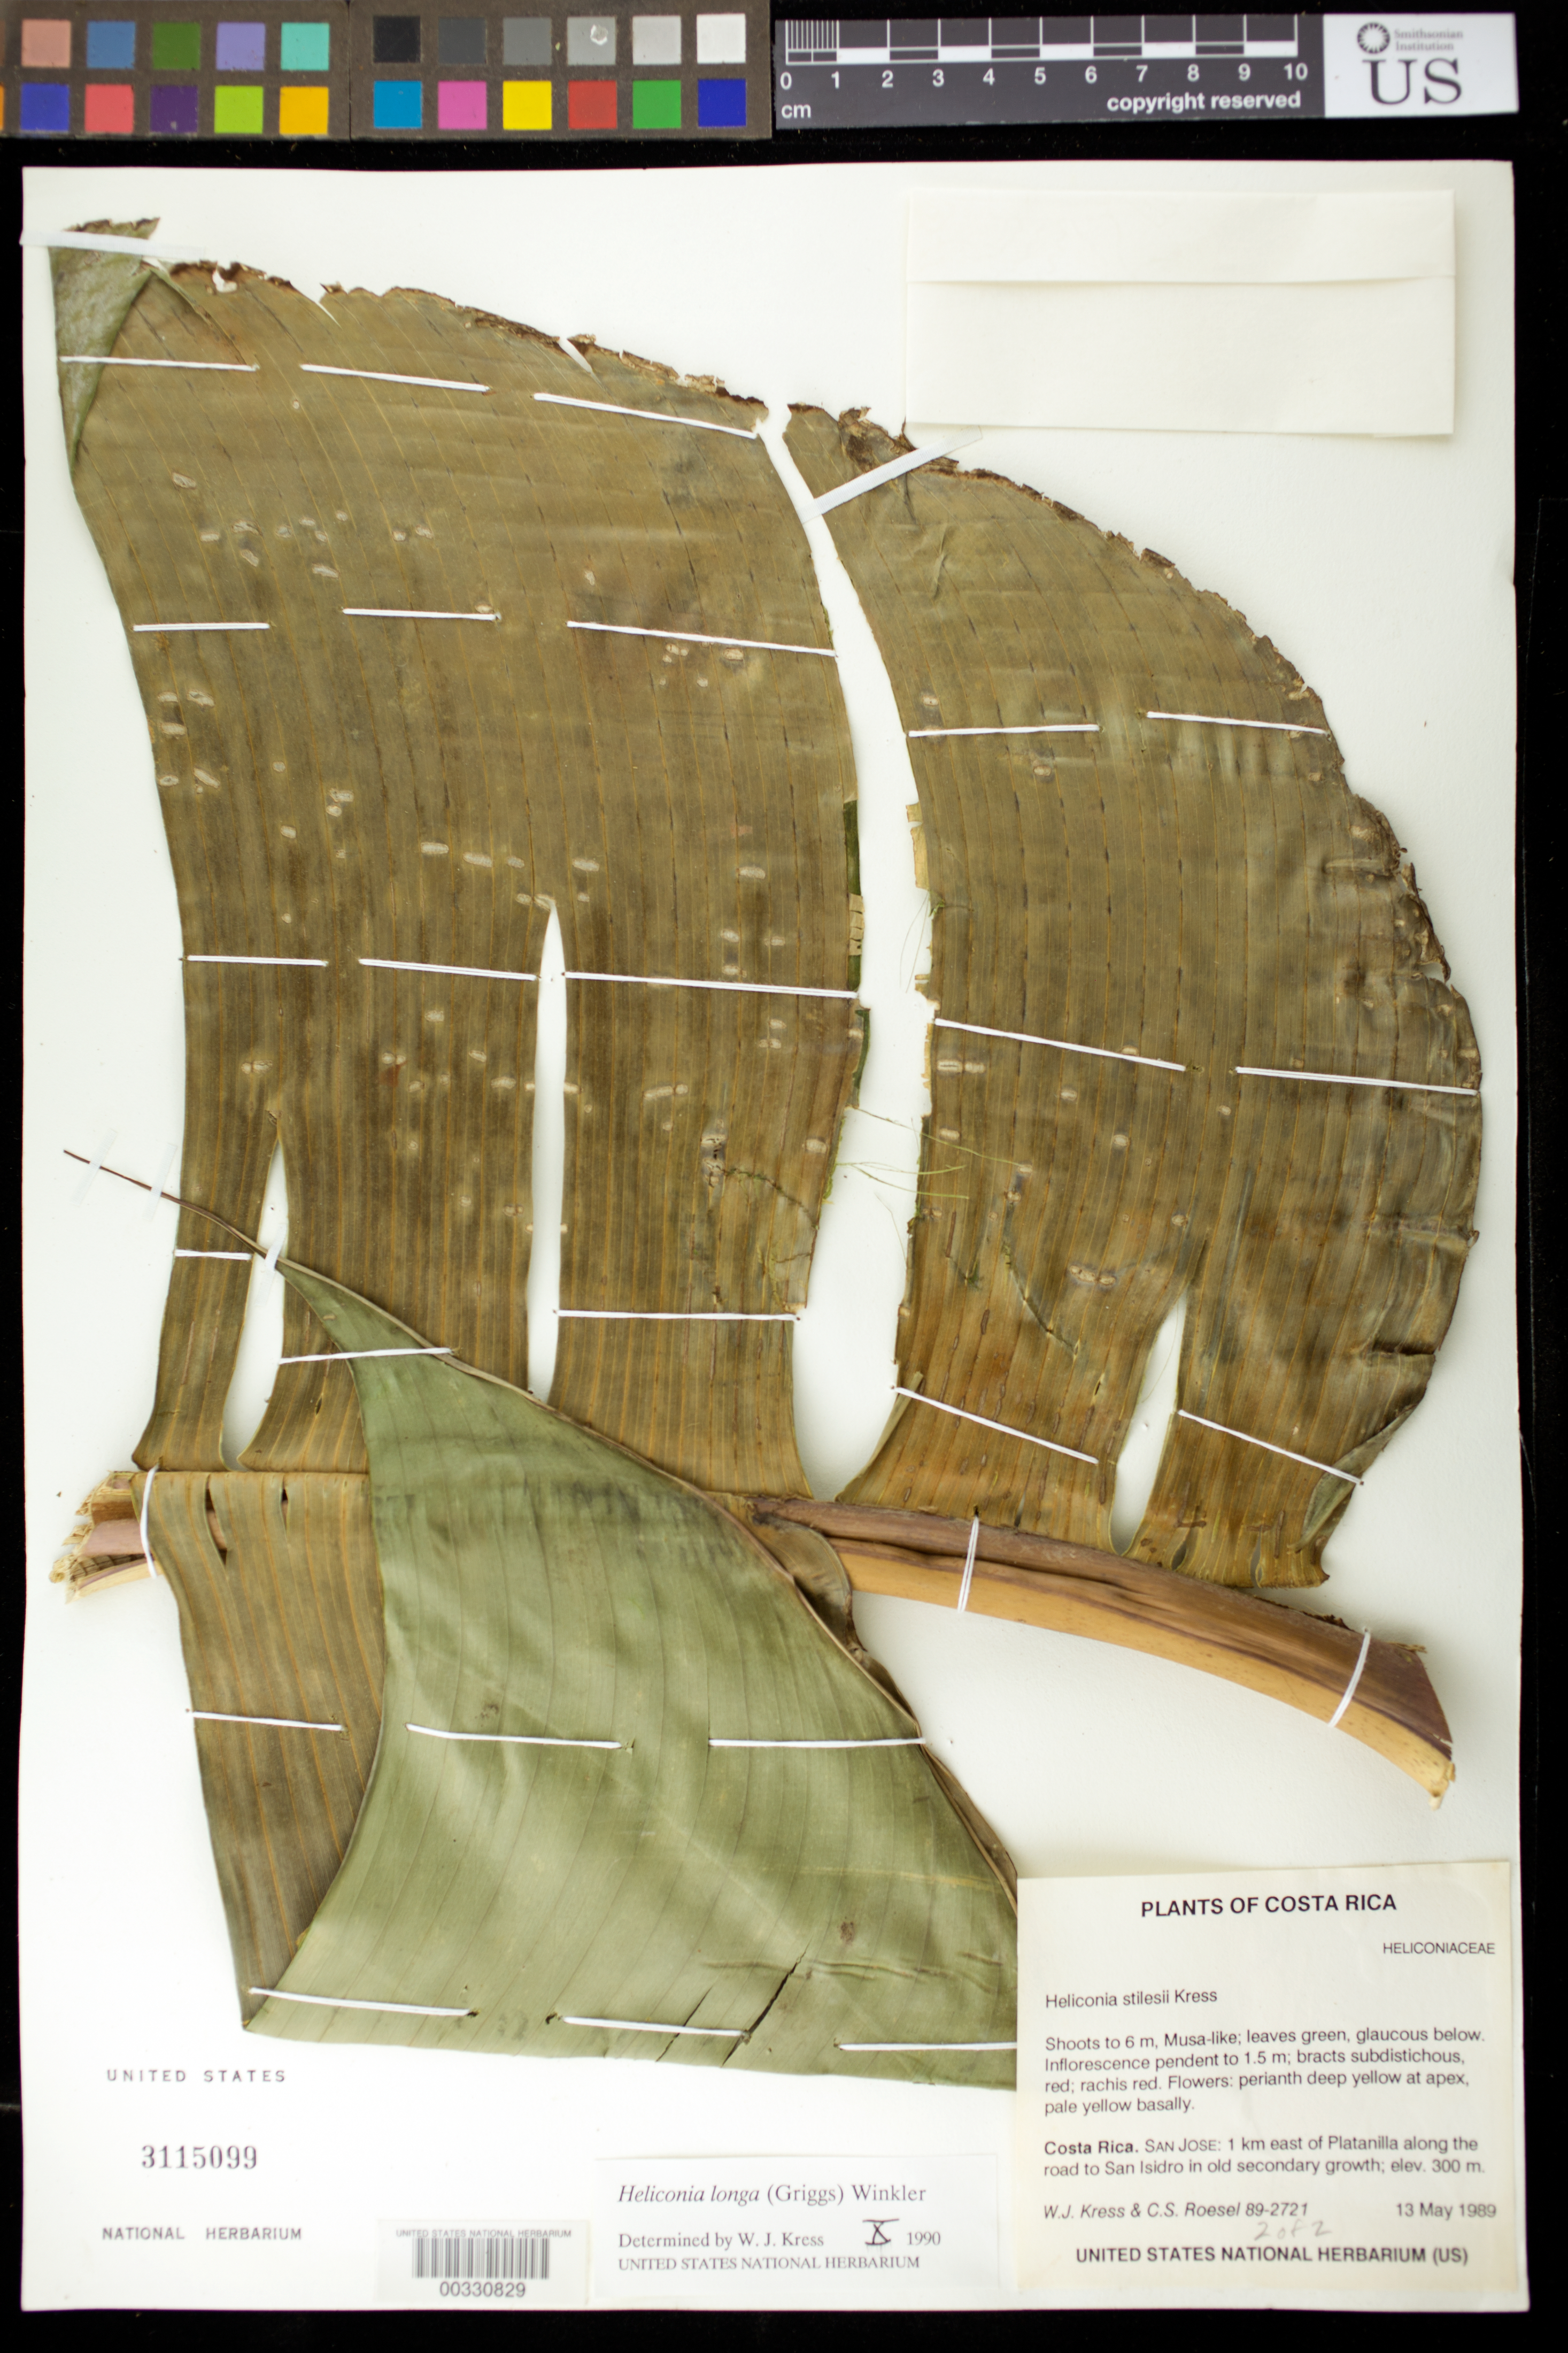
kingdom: Plantae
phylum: Tracheophyta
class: Liliopsida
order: Zingiberales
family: Heliconiaceae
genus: Heliconia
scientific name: Heliconia longa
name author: (R.F. Griggs) H.J.P. Winkl.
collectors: W. J. Kress & C. S. Roesel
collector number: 89-2721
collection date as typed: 13 May 1989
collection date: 1989-05-13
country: Costa Rica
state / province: San José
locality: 1 km e of platanilla along road to san isidro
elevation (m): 300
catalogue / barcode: US 3115099